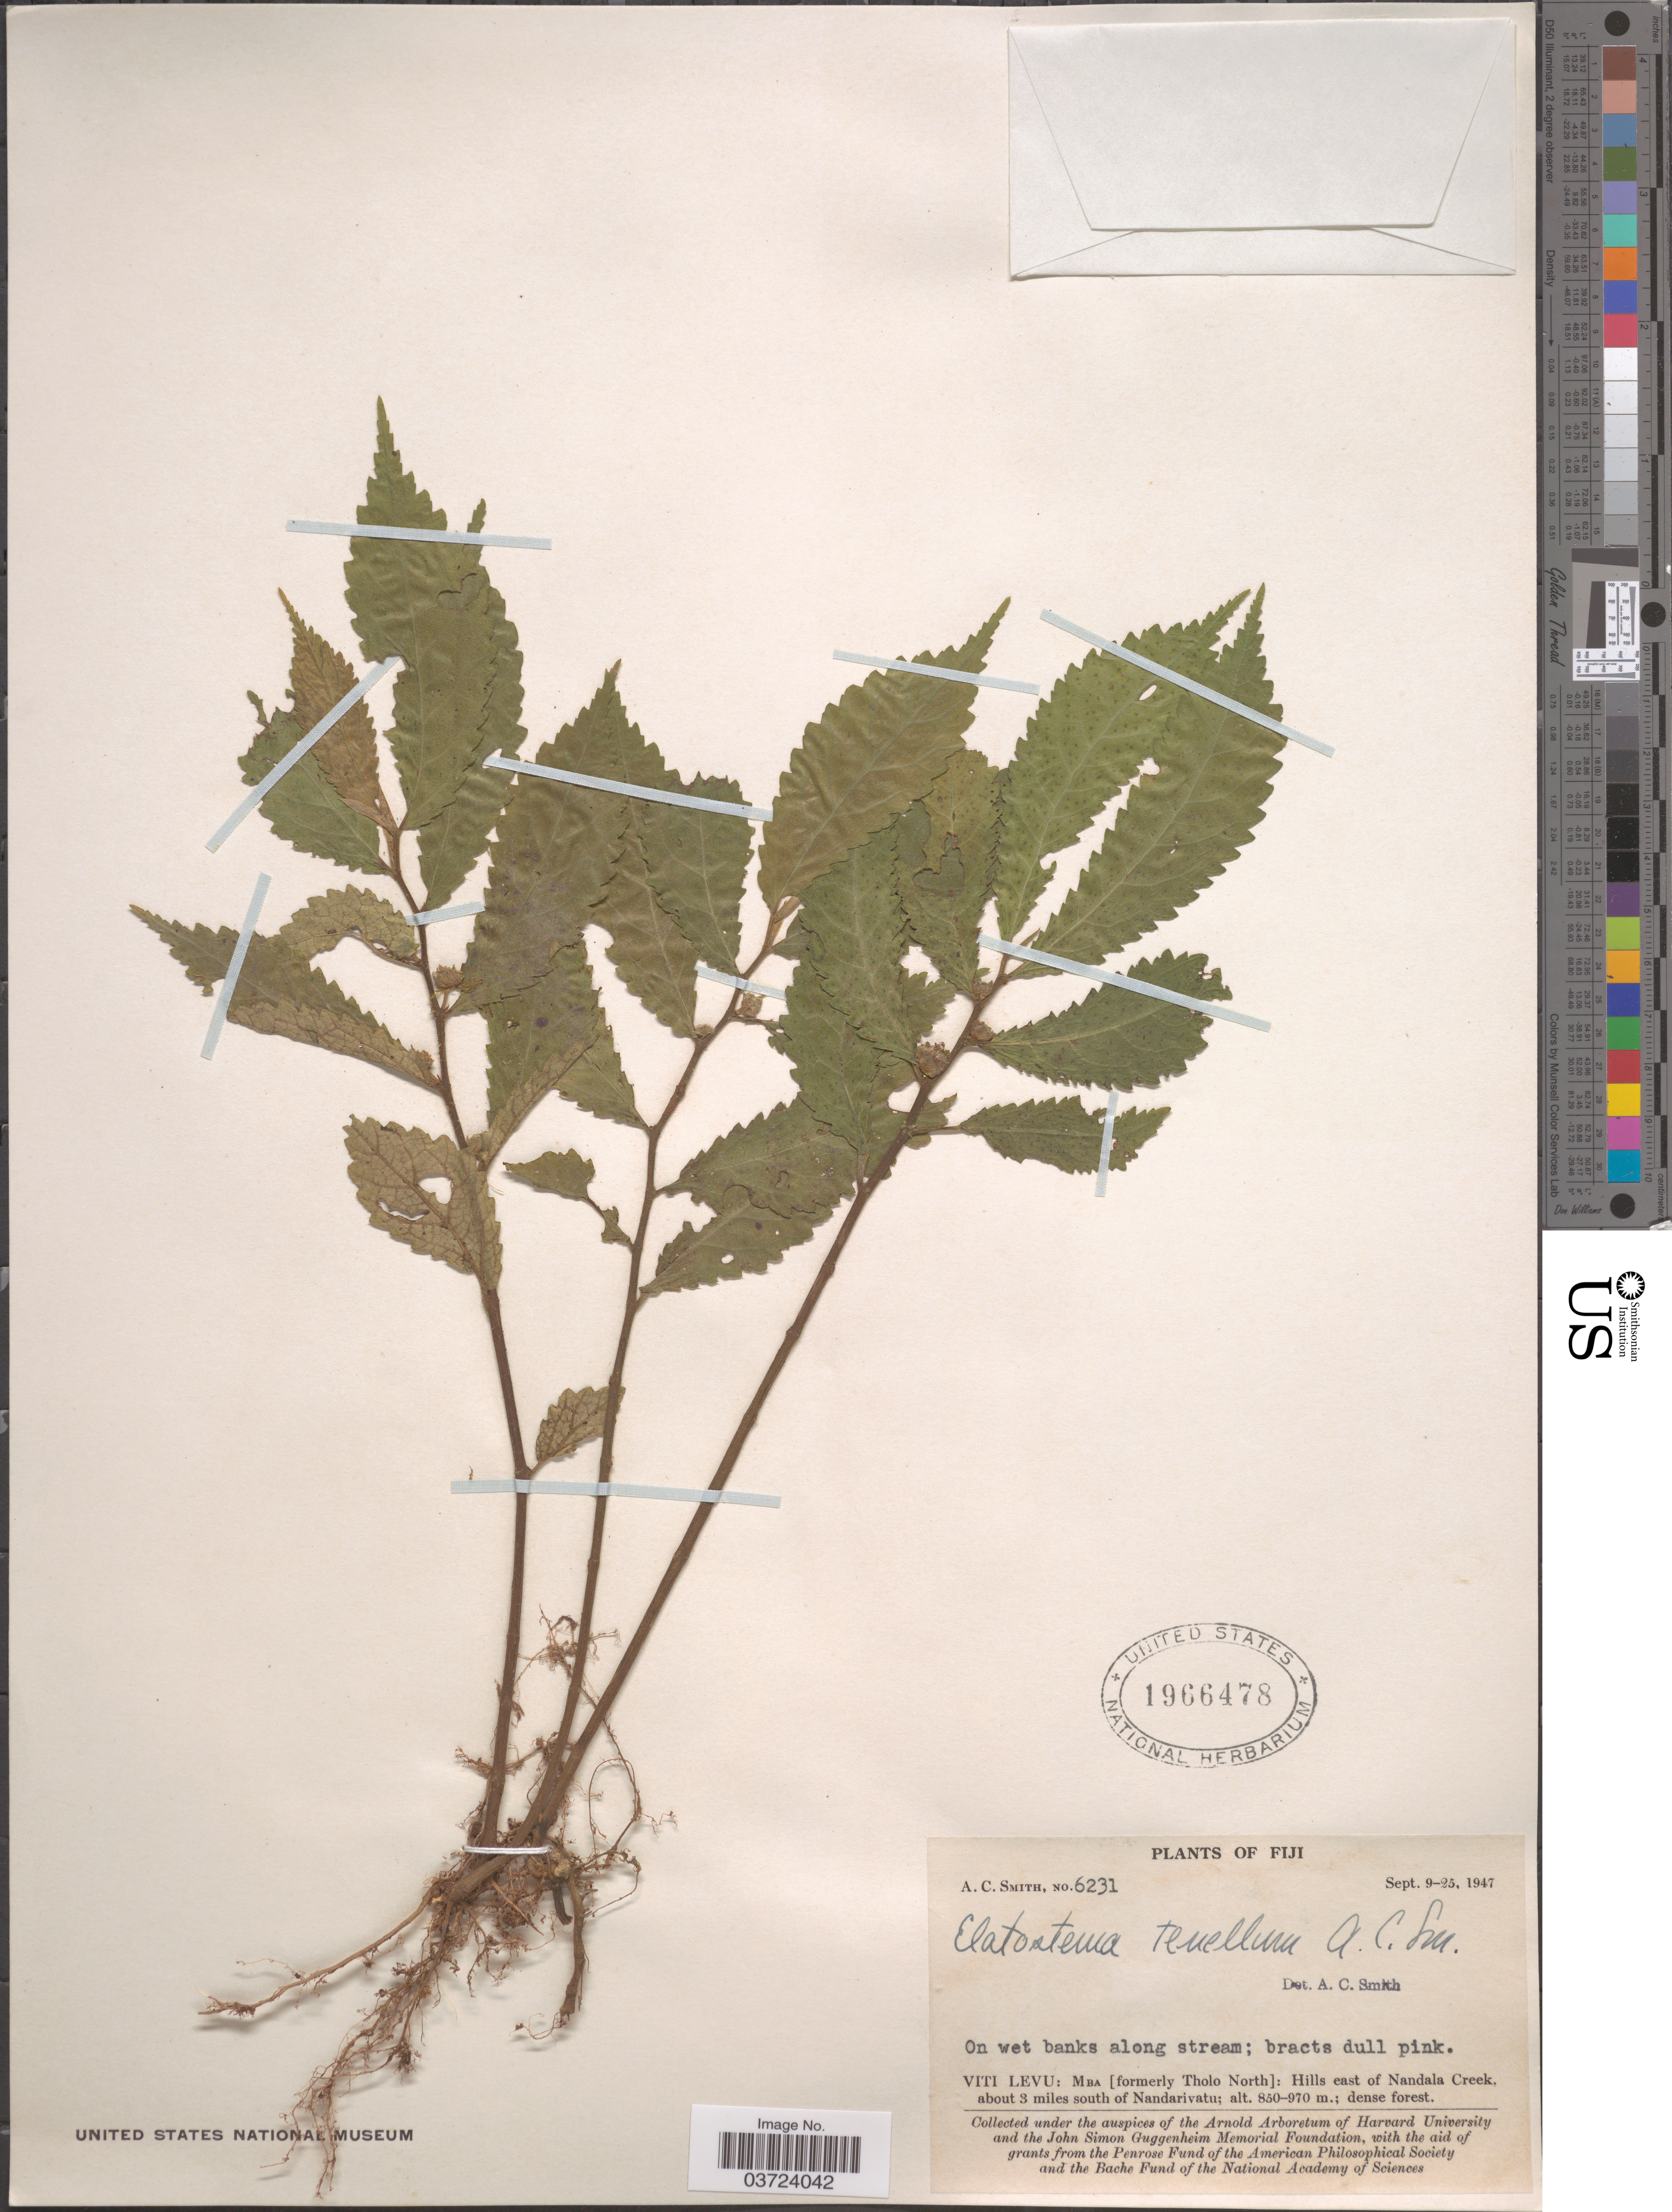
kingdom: Plantae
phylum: Tracheophyta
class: Magnoliopsida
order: Rosales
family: Urticaceae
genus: Elatostema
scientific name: Elatostema tenellum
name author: A.C. Sm.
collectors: A. C. Smith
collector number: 6231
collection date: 1947-09-09/1947-09-25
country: Fiji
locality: Viti Levu: Mba [formerly Tholo North]: Hills east of Nandala Creek, about 3miles south of Nandarivatu.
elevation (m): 850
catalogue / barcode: US 1966478